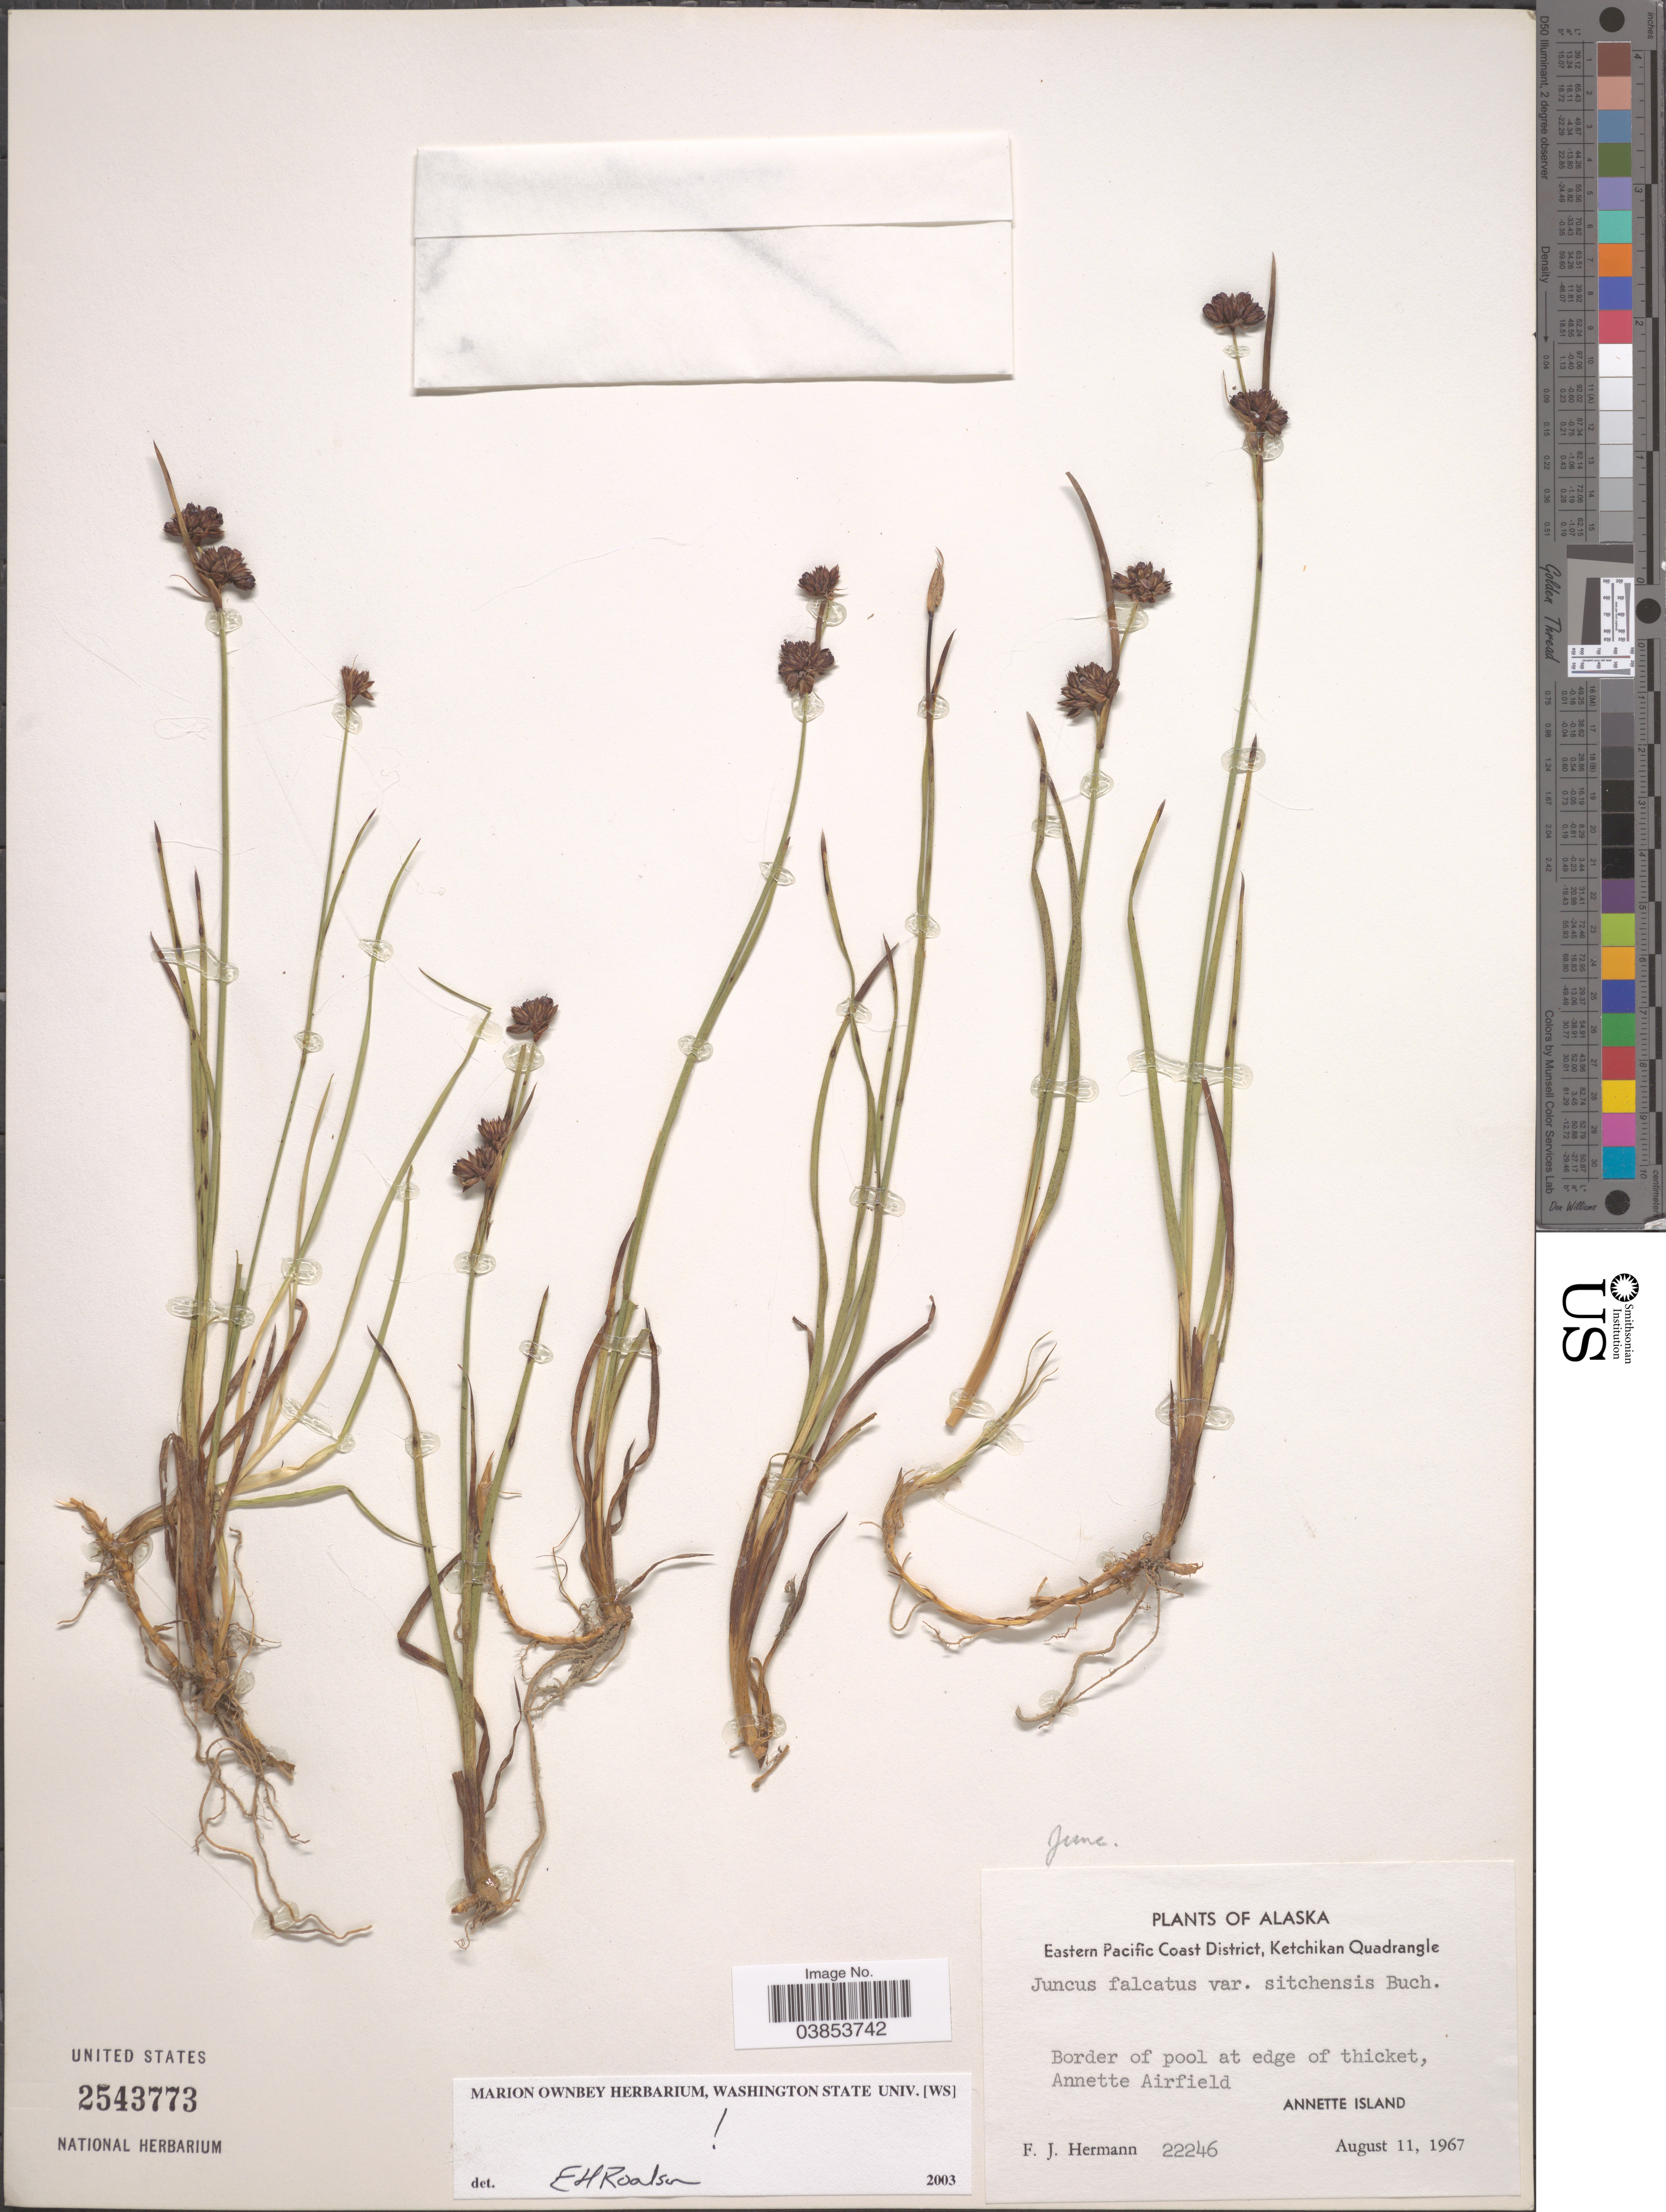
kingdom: Plantae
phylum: Tracheophyta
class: Liliopsida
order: Poales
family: Juncaceae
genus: Juncus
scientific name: Juncus falcatus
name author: E. Mey.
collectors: F. J. Hermann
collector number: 22246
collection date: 1967-08-11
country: United States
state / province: Alaska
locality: Eastern Pacific Coast District, Ketchikan Quadrangle. Border of pool at edge of thicket, Annette Airfield, Annette Island.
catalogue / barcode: US 2543773